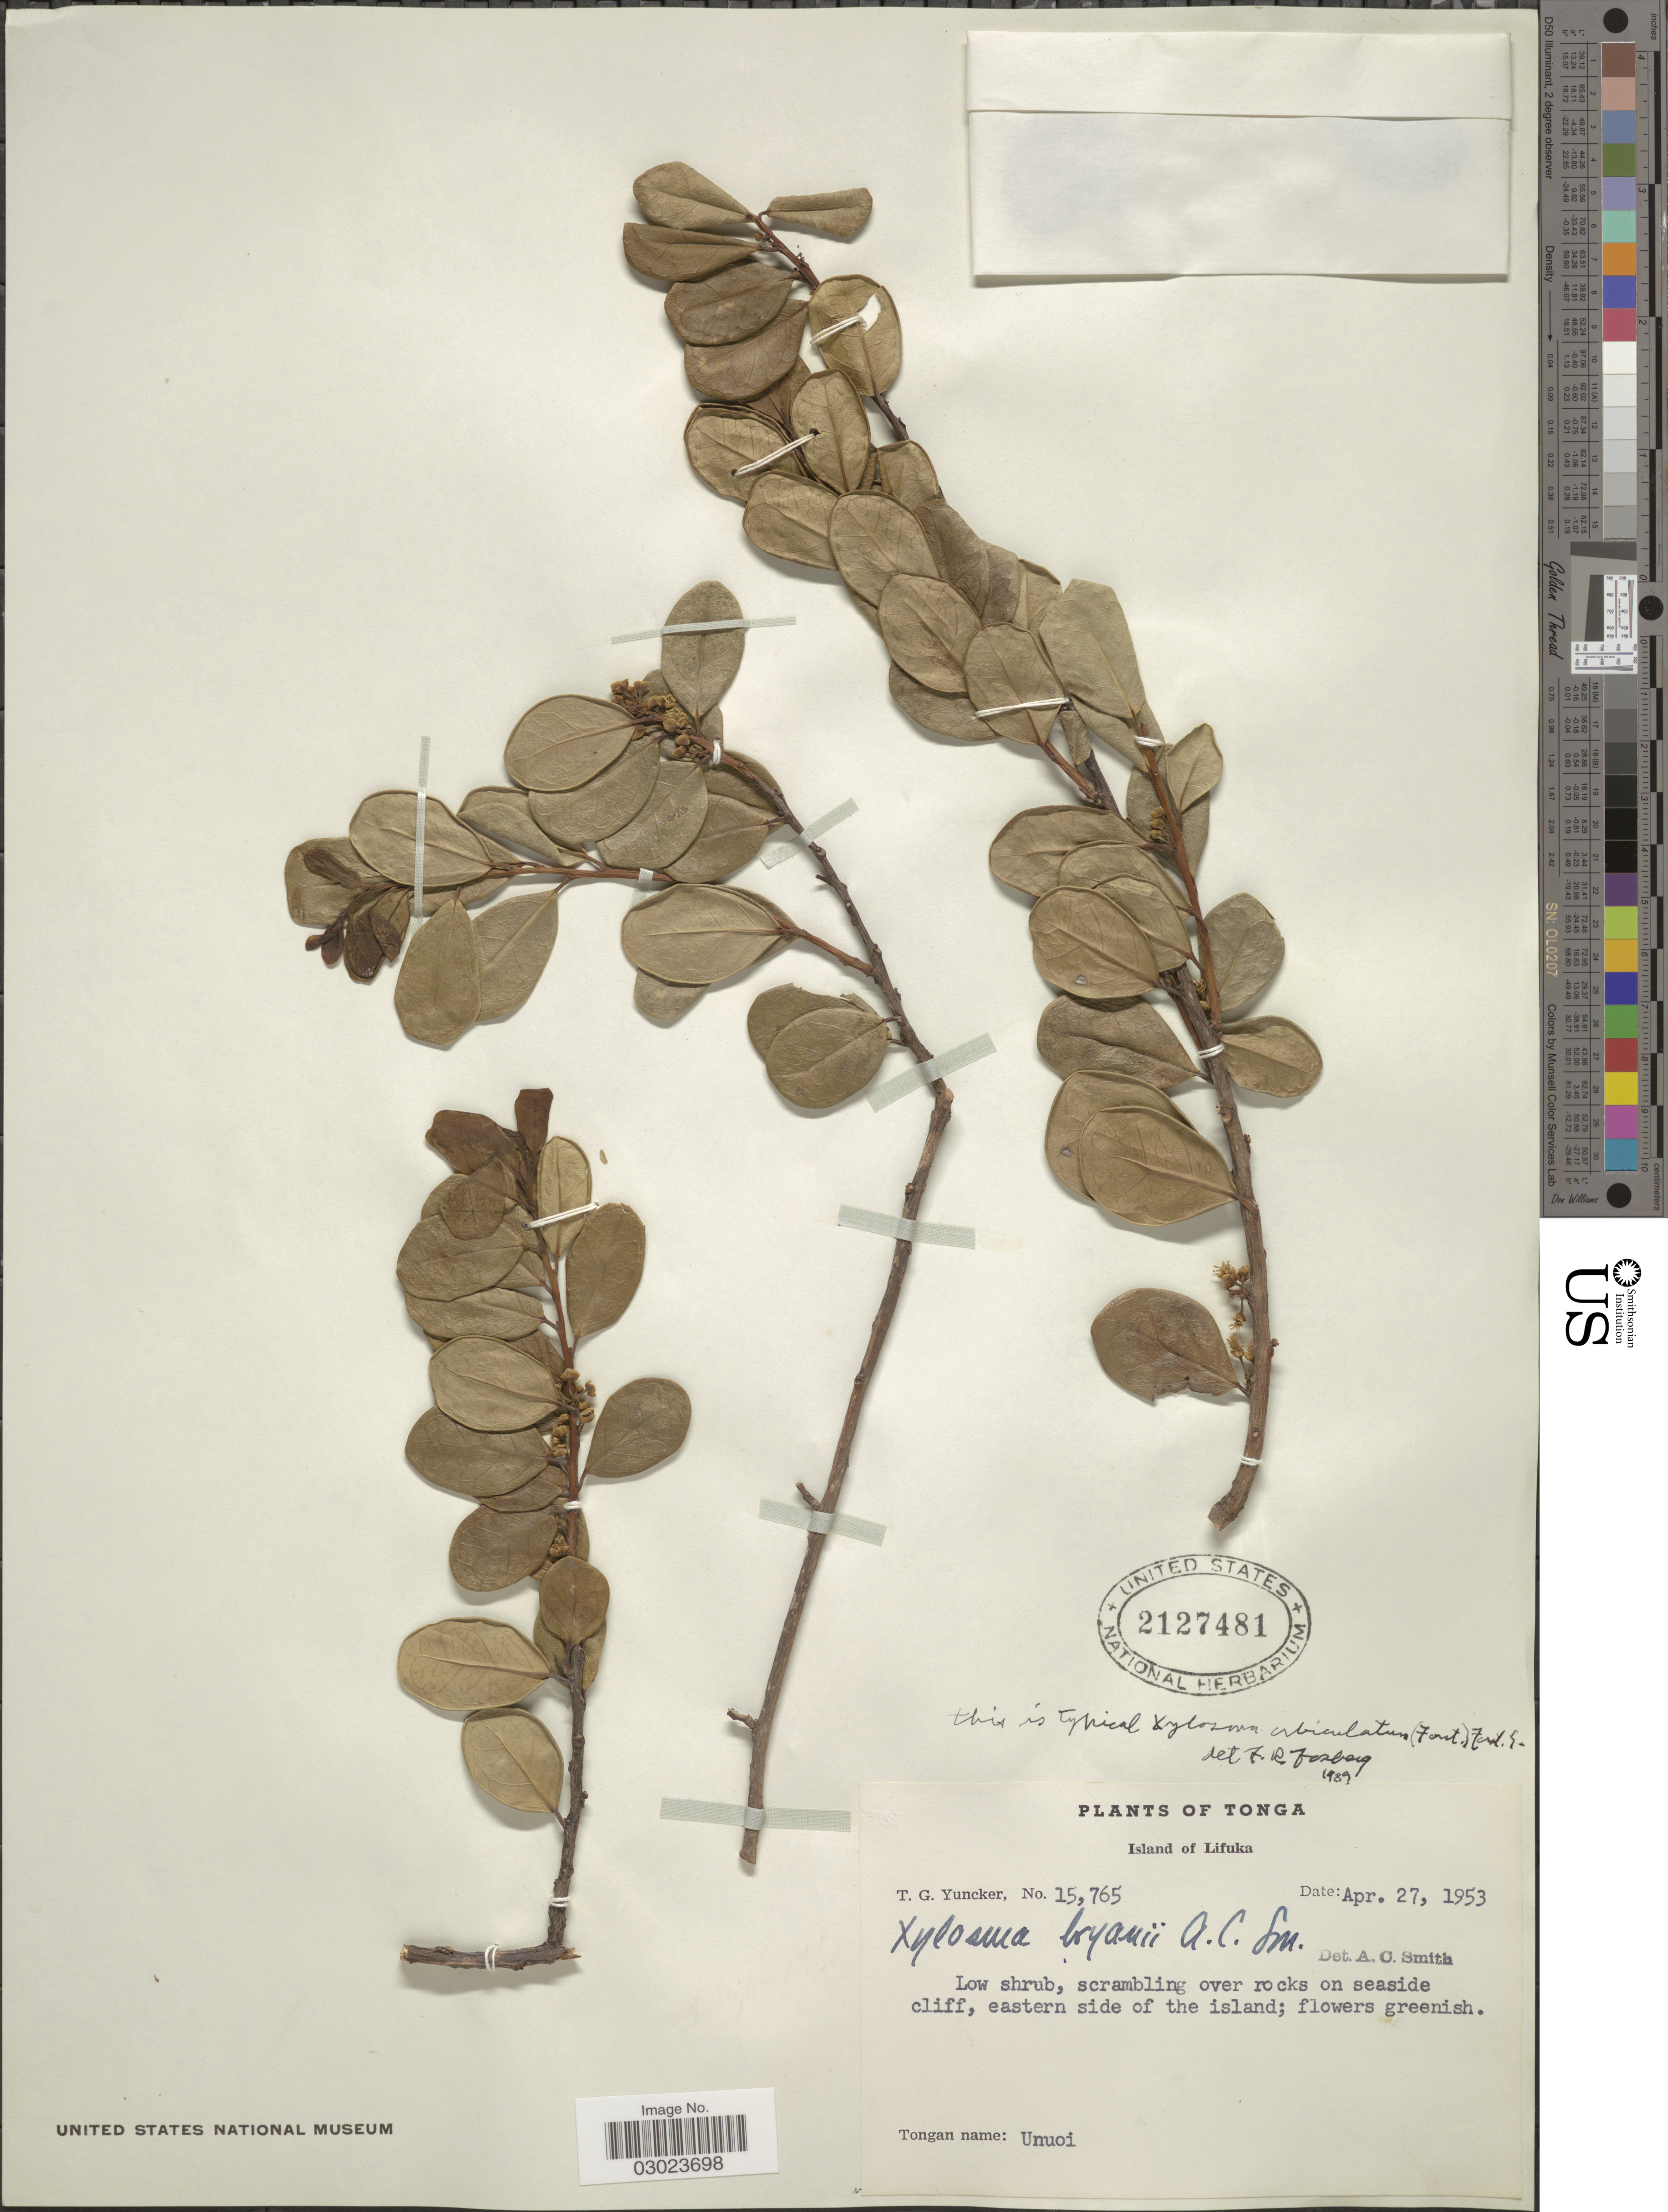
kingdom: Plantae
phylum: Tracheophyta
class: Magnoliopsida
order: Malpighiales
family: Salicaceae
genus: Xylosma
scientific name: Xylosma orbiculata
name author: G. Forst.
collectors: T. G. Yuncker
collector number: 15765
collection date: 1953-04-27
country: Tonga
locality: Island of Lifuka, eastern side of the island.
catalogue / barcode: US 2127481